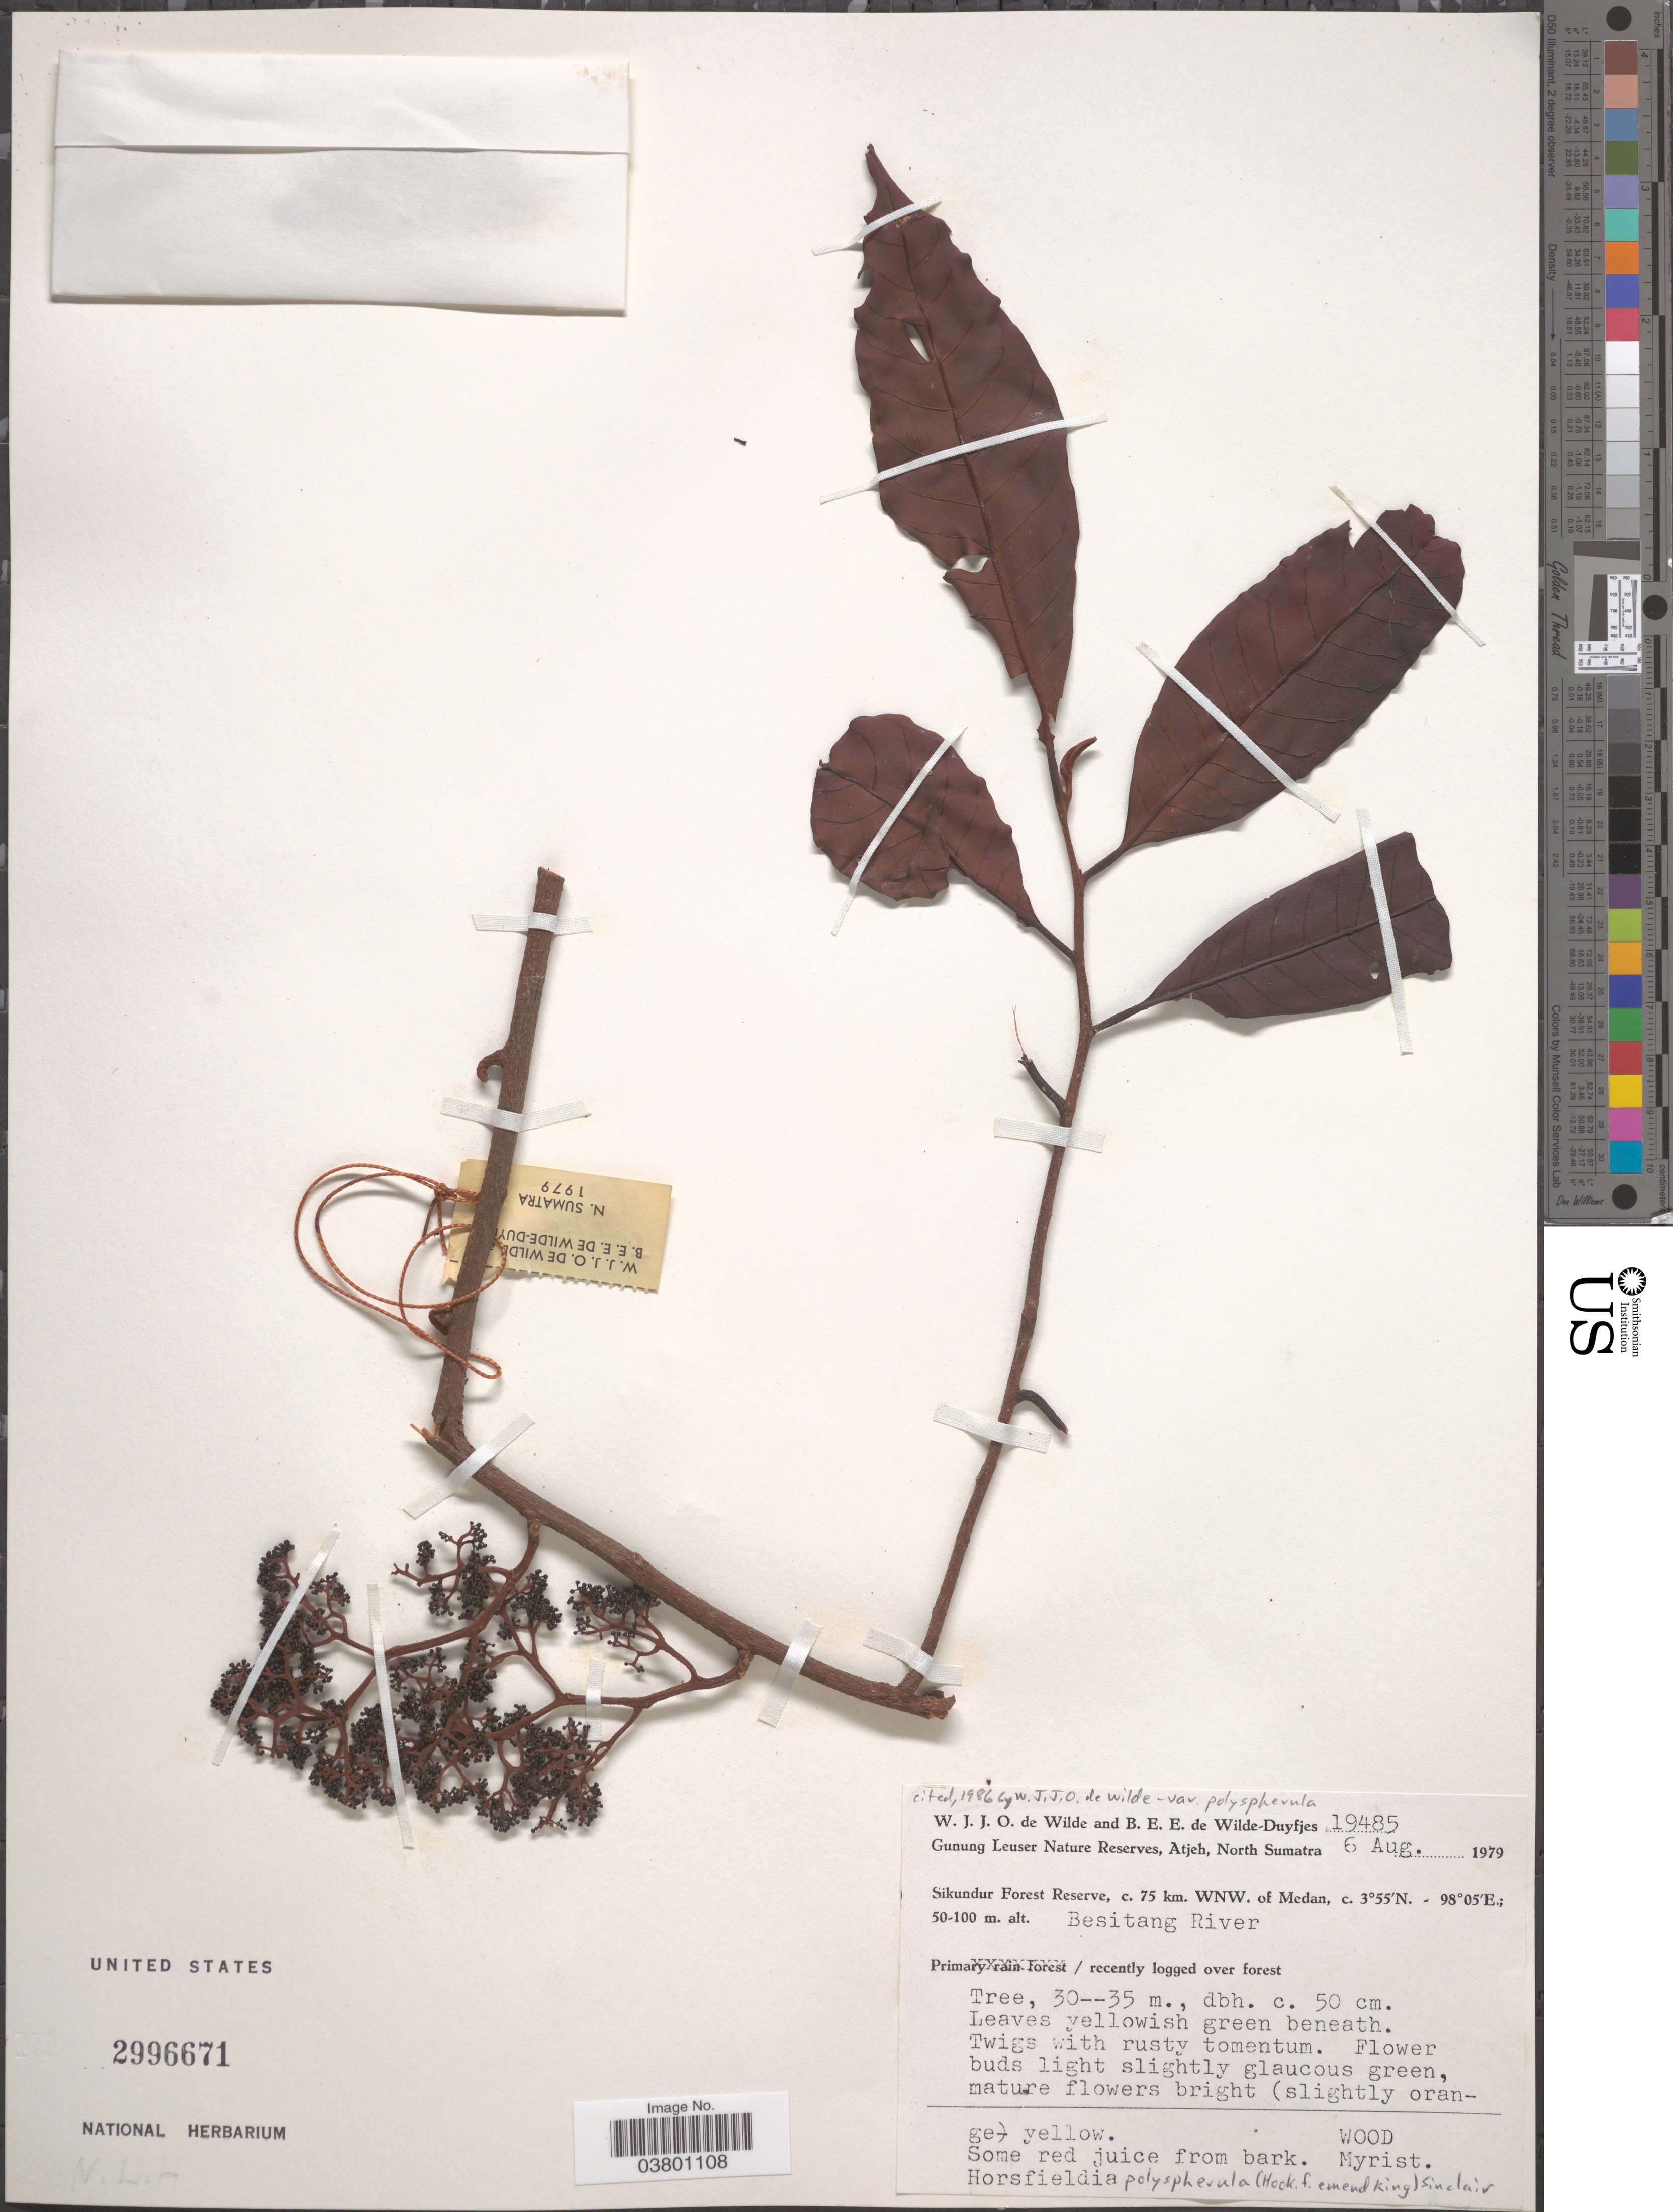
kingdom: Plantae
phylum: Tracheophyta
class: Magnoliopsida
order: Magnoliales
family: Myristicaceae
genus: Horsfieldia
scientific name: Horsfieldia polyspherula var. polyspherula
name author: J. Sinclair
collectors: W. J. de Wilde & B. E. de Wilde-Duyfjes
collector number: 19485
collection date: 1979-08-06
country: Indonesia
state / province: Sumatra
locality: Gunung Leuser Nature Reserve, Atjeh, North Sumatra. Sikundur Forest Reserve, c. 75 km. WNW. of Medan. Besitang River.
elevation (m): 50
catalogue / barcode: US 2996671